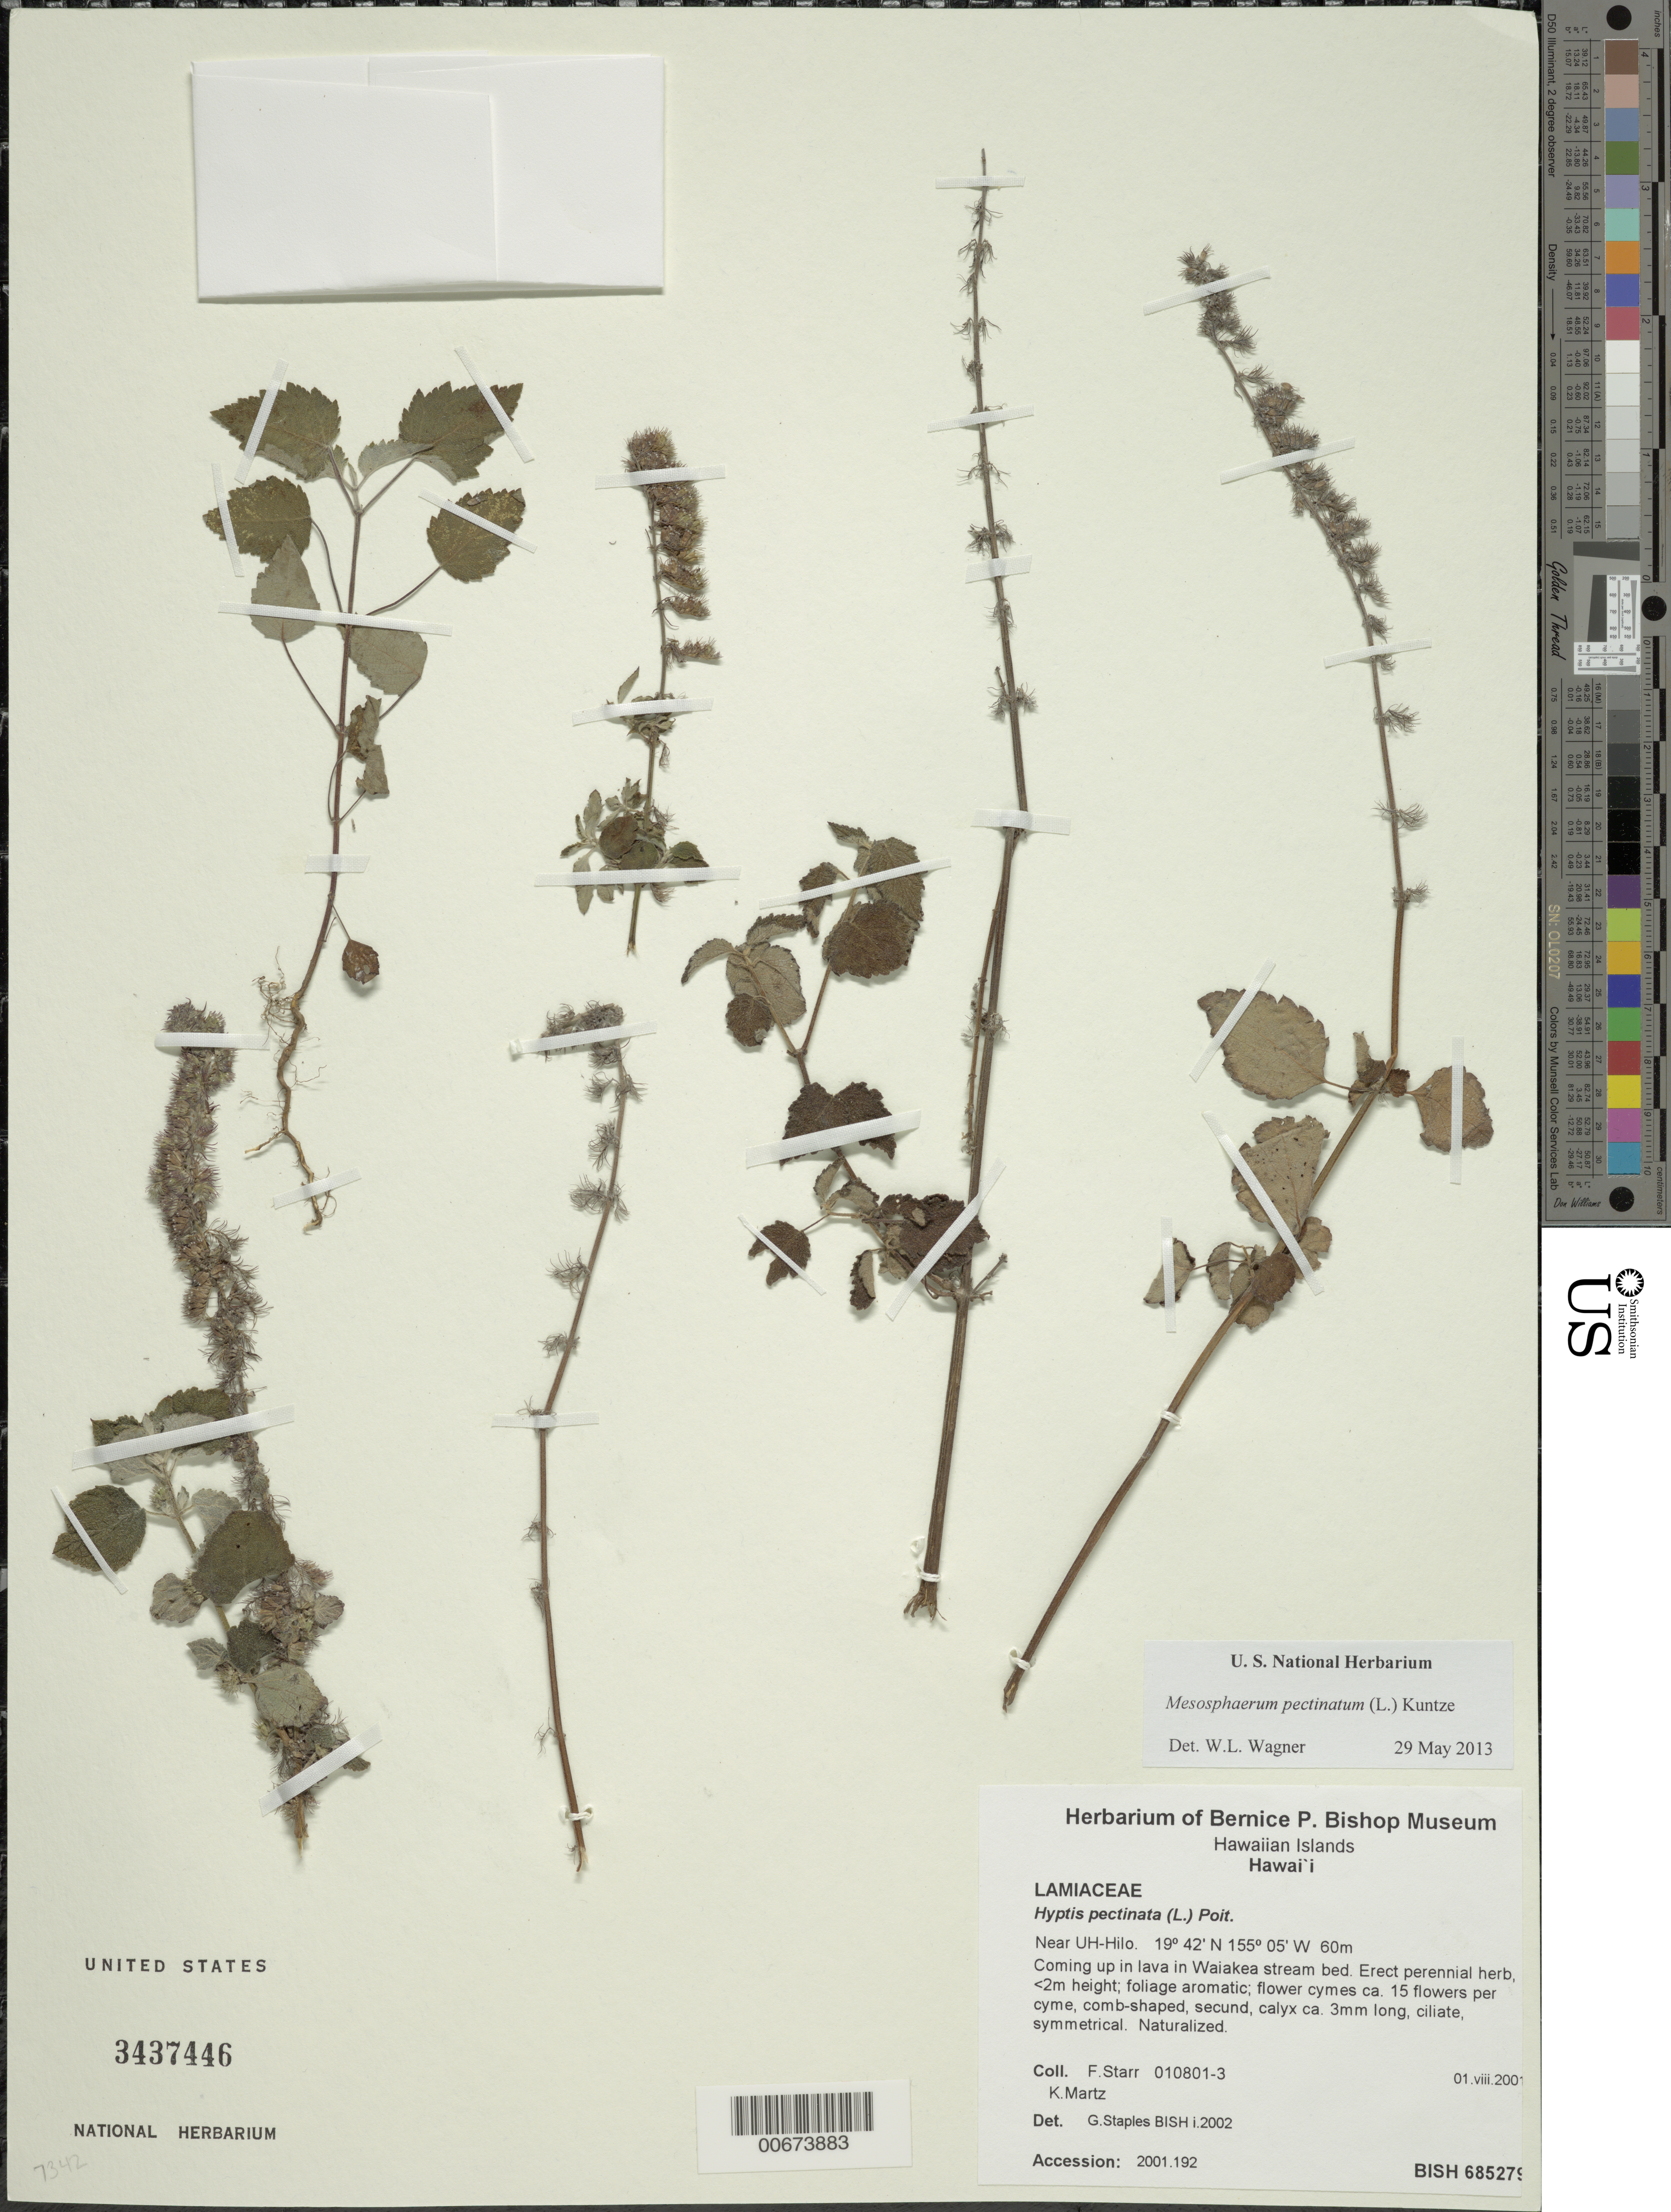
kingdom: Plantae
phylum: Tracheophyta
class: Magnoliopsida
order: Lamiales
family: Lamiaceae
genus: Mesosphaerum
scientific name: Mesosphaerum pectinatum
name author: (L.) Kuntze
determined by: Wagner, W. L., (BOT), Smithsonian Institution - National Museum of Natural History (UNITED STATES)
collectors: F. Starr & K. Martz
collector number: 010801-3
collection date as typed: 1 Jul 2001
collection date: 2001-07-01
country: United States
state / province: Hawaii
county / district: Hawaii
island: Hawaii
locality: Near UH-Hilo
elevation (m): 60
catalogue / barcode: US 3437446